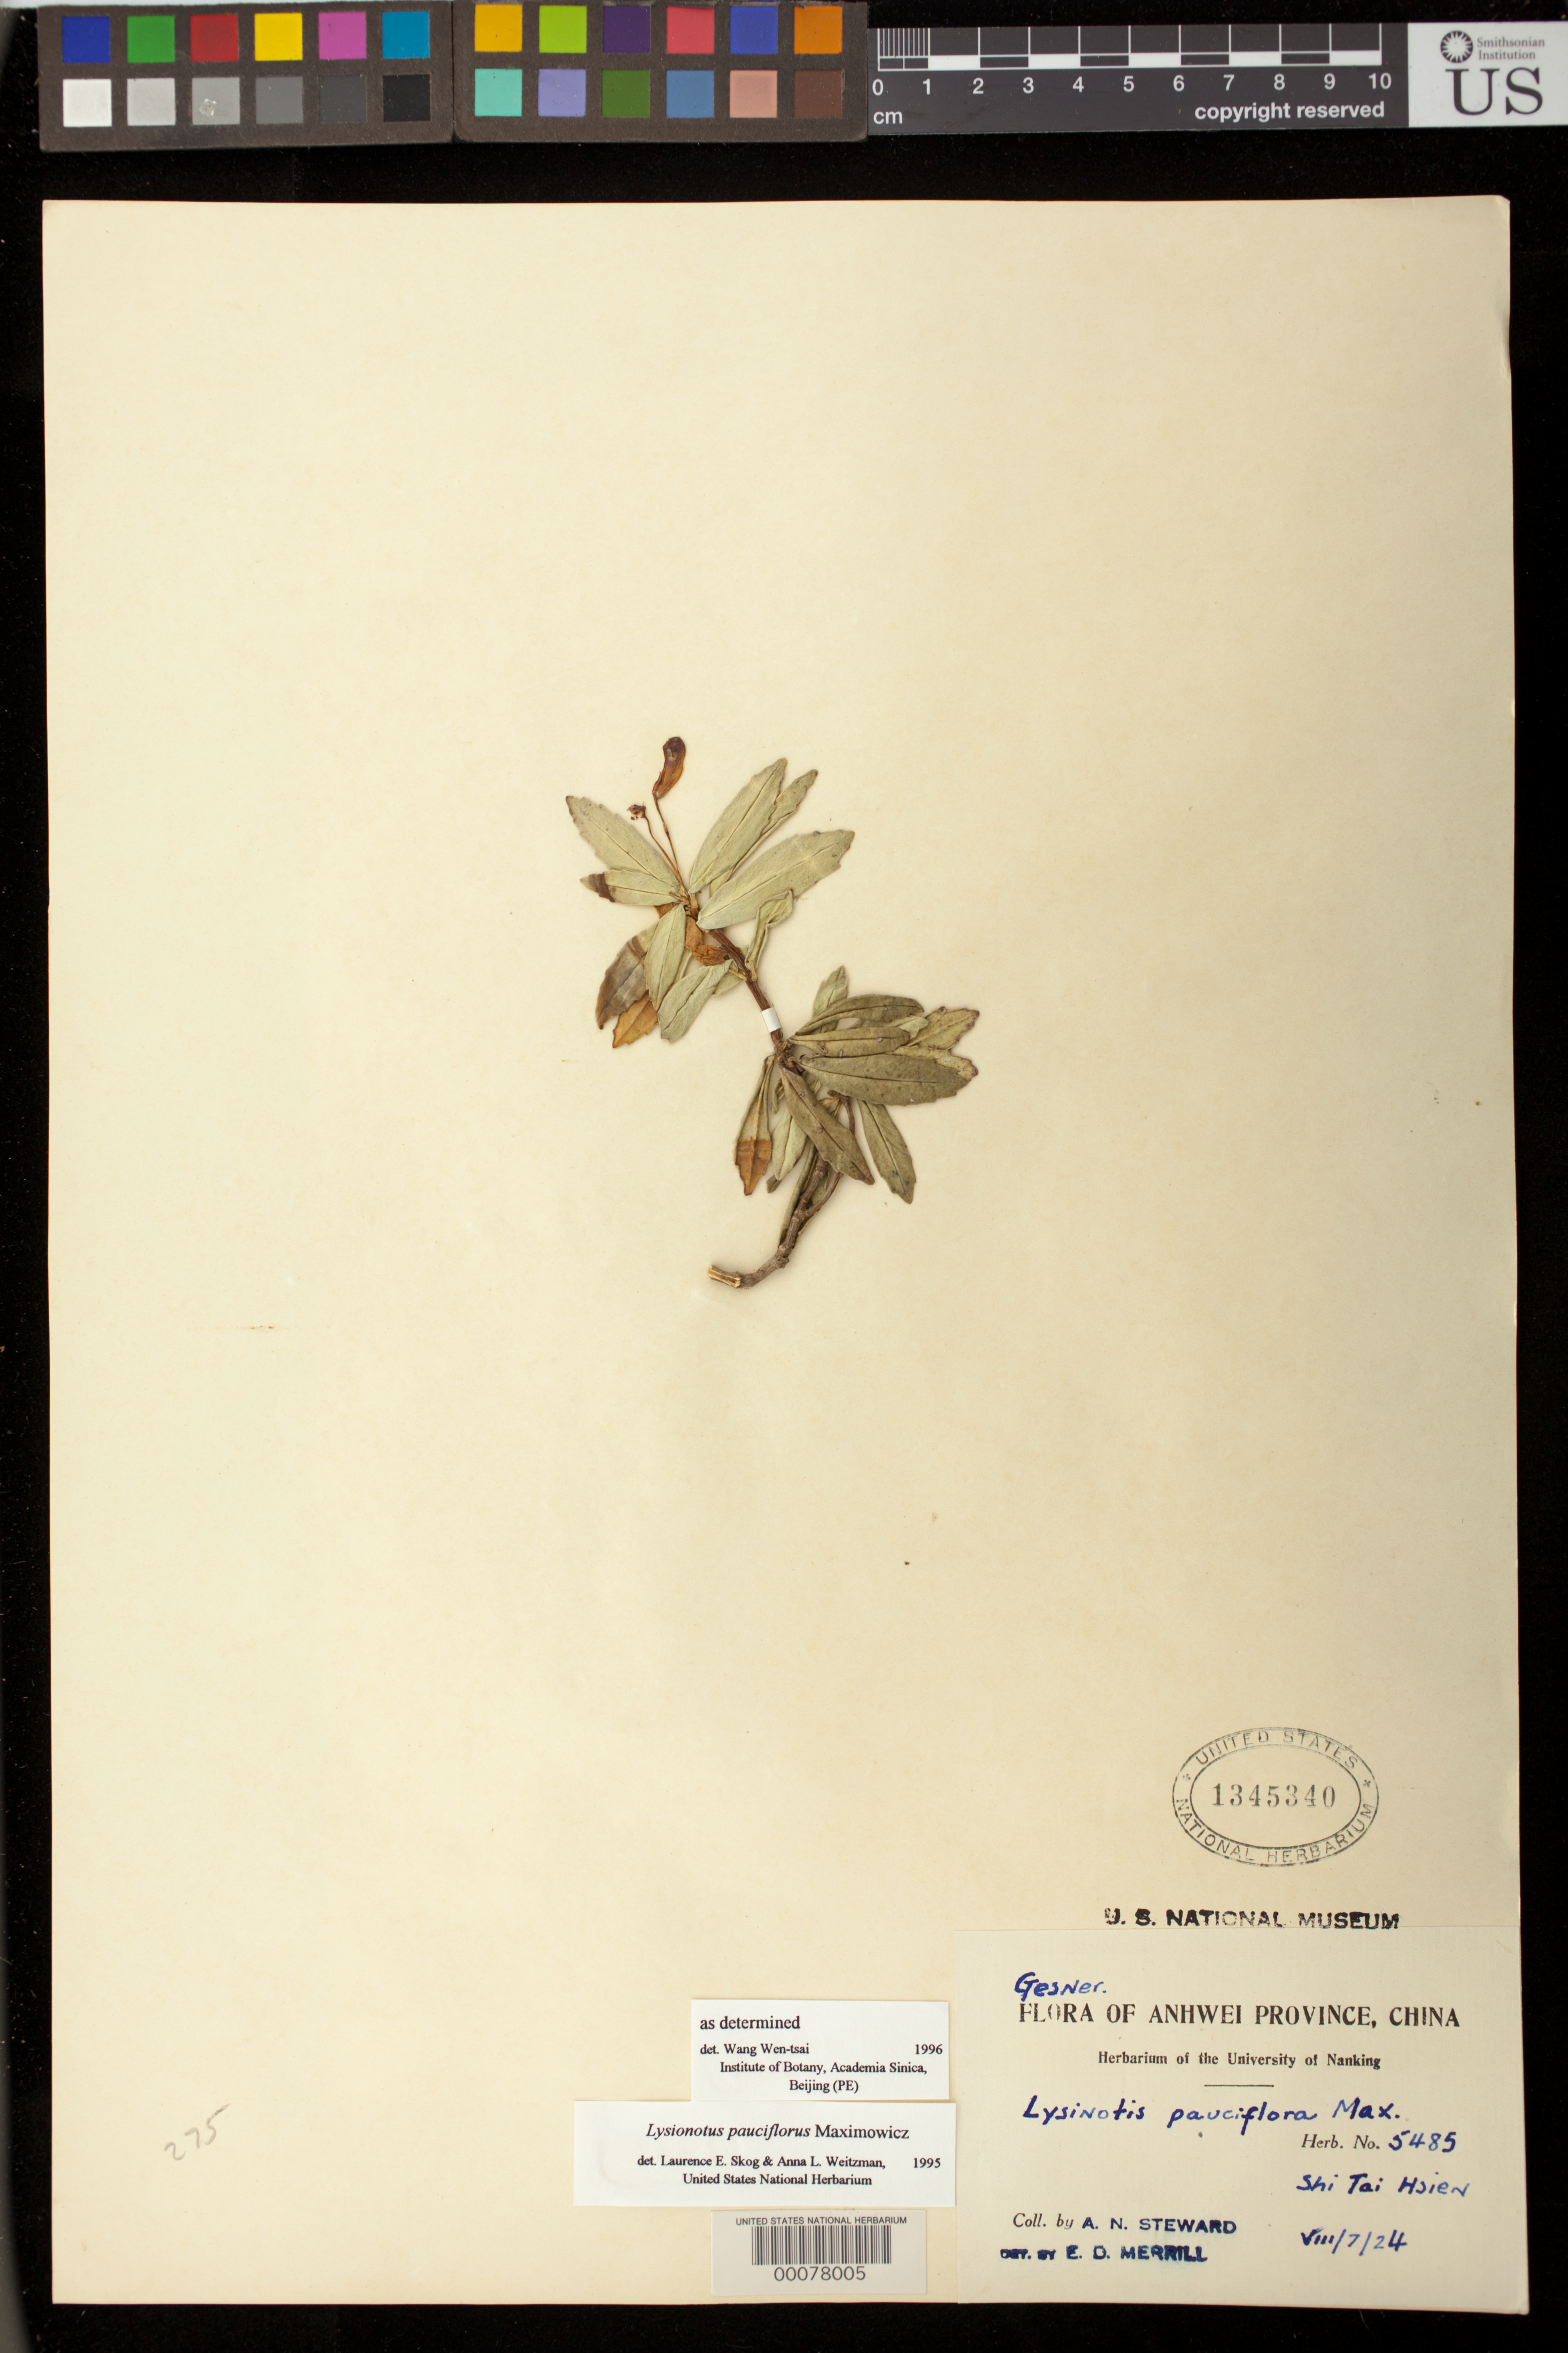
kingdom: Plantae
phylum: Tracheophyta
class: Magnoliopsida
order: Lamiales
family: Gesneriaceae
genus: Lysionotus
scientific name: Lysionotus pauciflorus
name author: Maxim.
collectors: A. N. Steward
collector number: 5485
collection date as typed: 07 Aug 1924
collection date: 1924-08-07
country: China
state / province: Anhui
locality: Shi tai hsien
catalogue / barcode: US 1345340